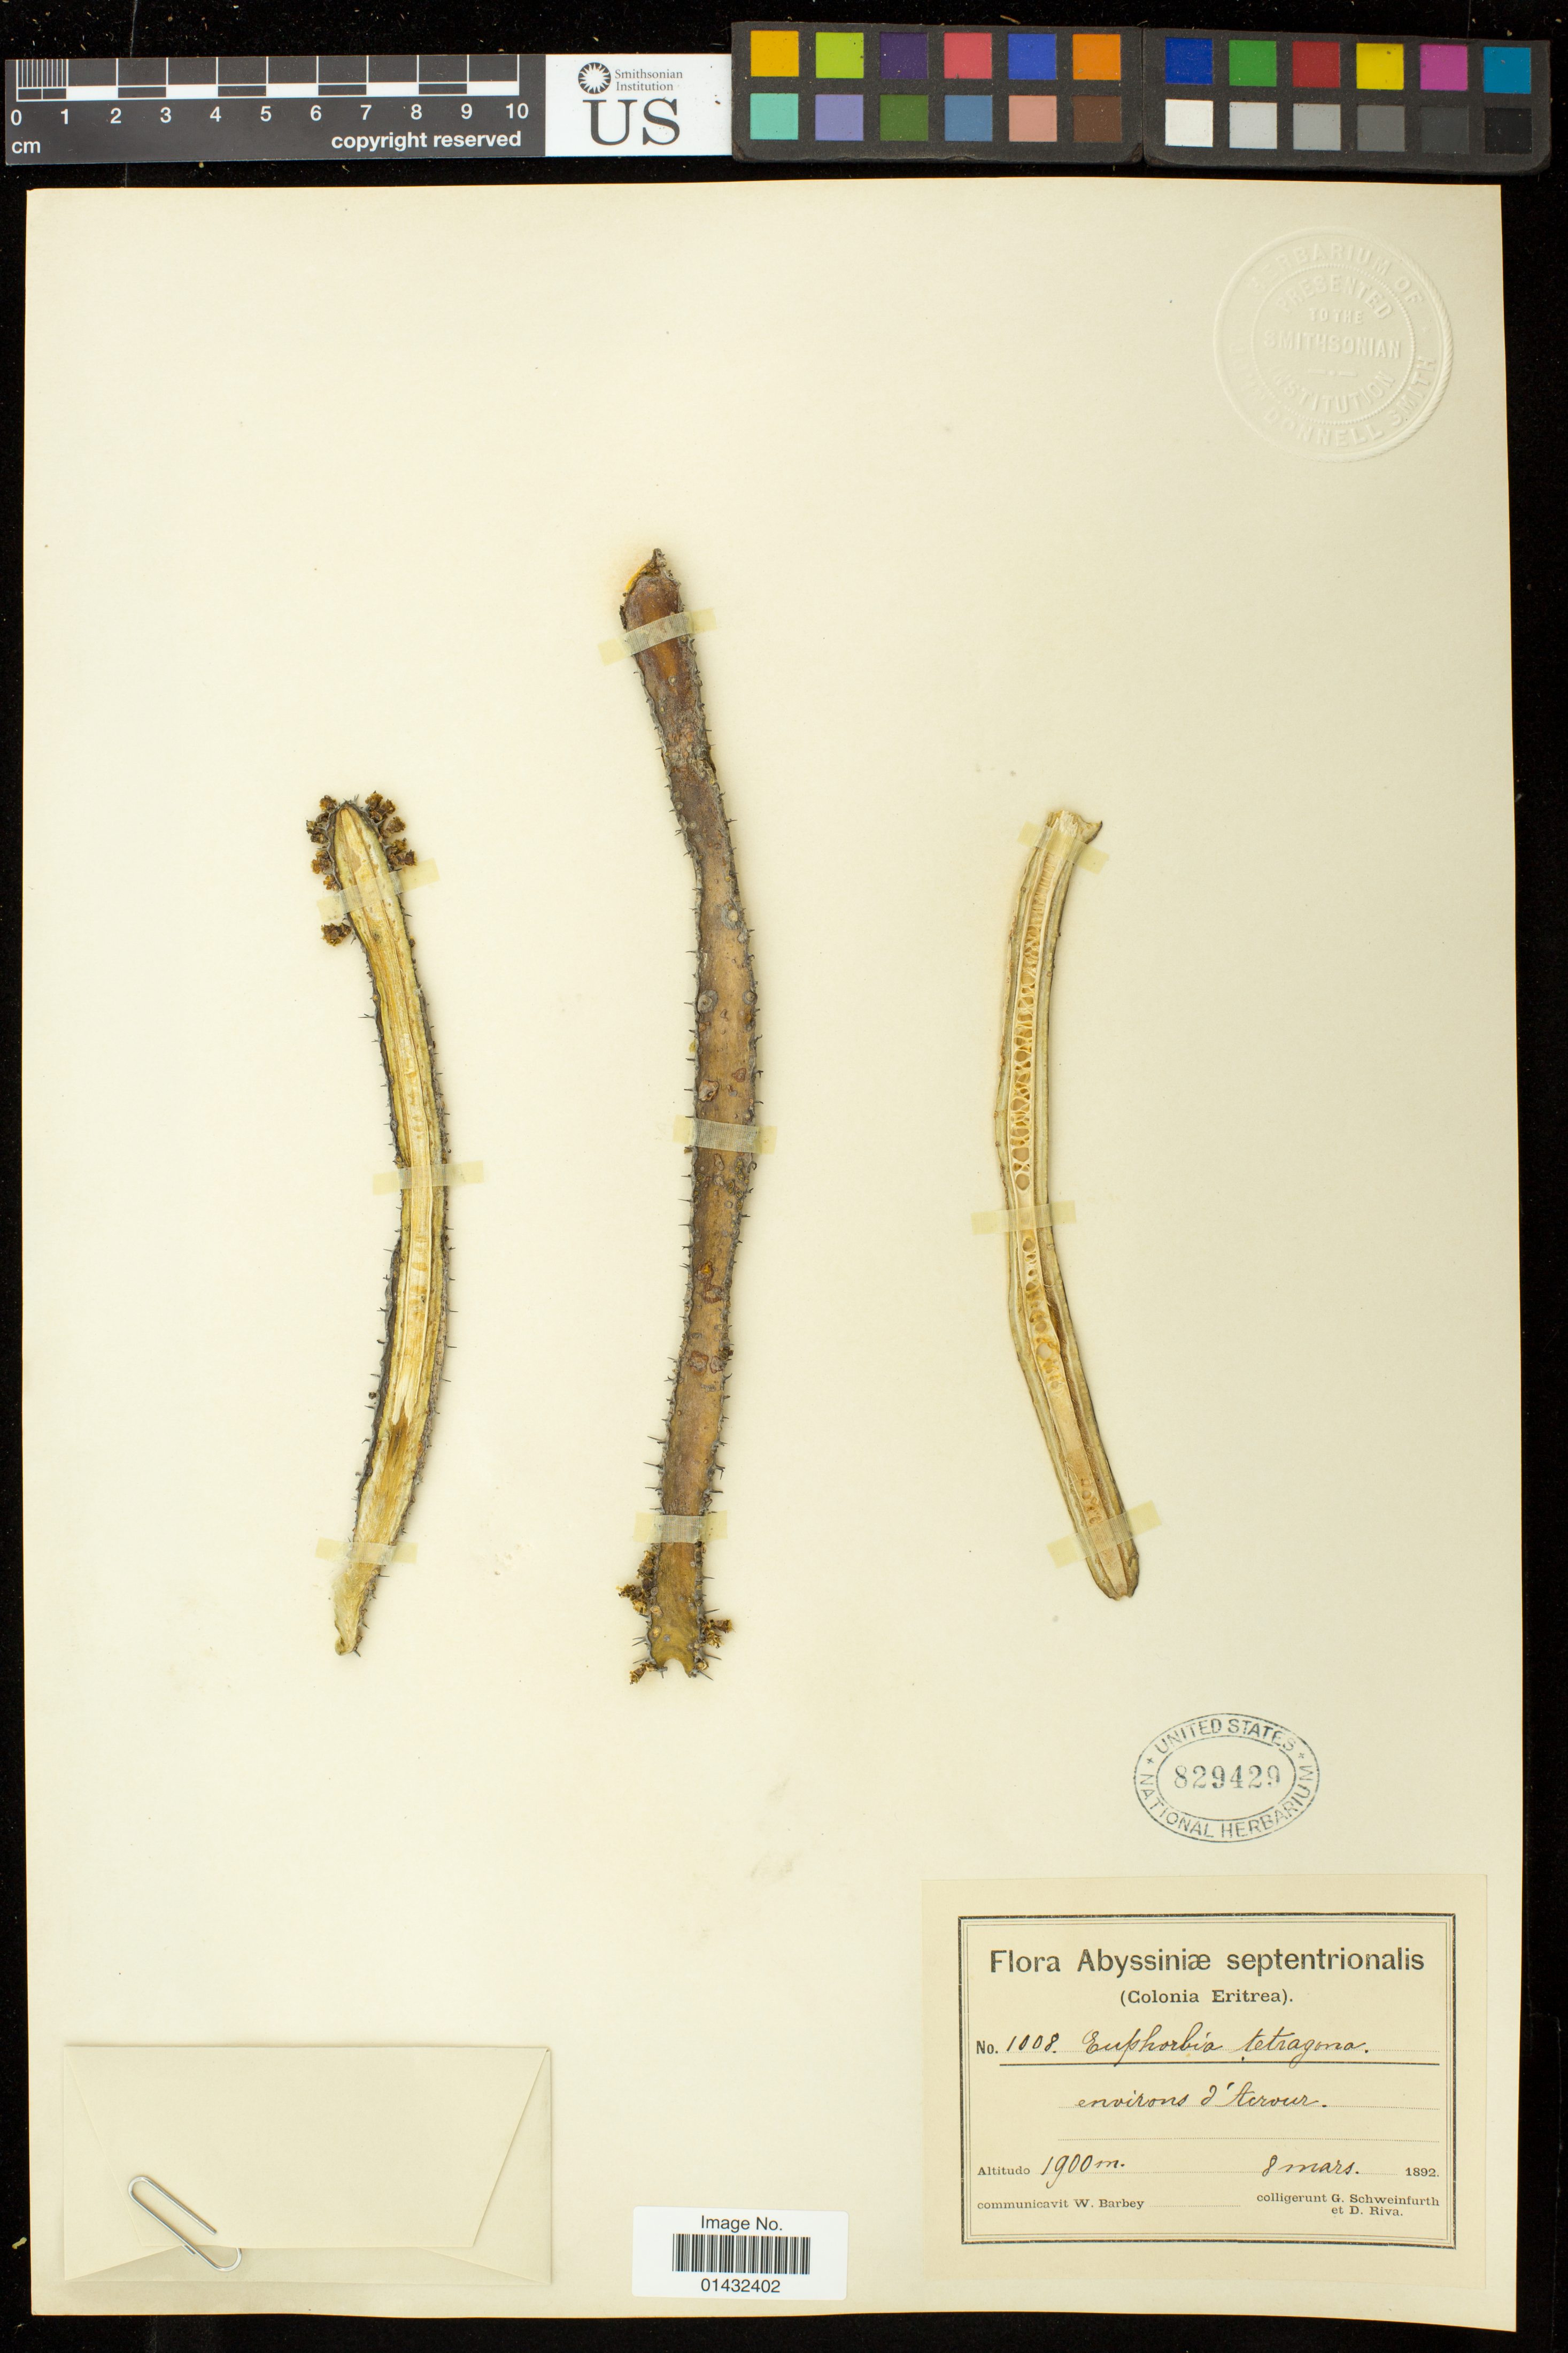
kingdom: Plantae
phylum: Tracheophyta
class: Magnoliopsida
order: Malpighiales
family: Euphorbiaceae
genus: Euphorbia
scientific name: Euphorbia tetragona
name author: Haw.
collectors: G. A. Schweinfurth & D. Riva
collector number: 1008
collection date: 1892-03-08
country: Eritrea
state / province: Debub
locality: Environs d'Acrour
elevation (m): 1900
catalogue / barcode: US 829429